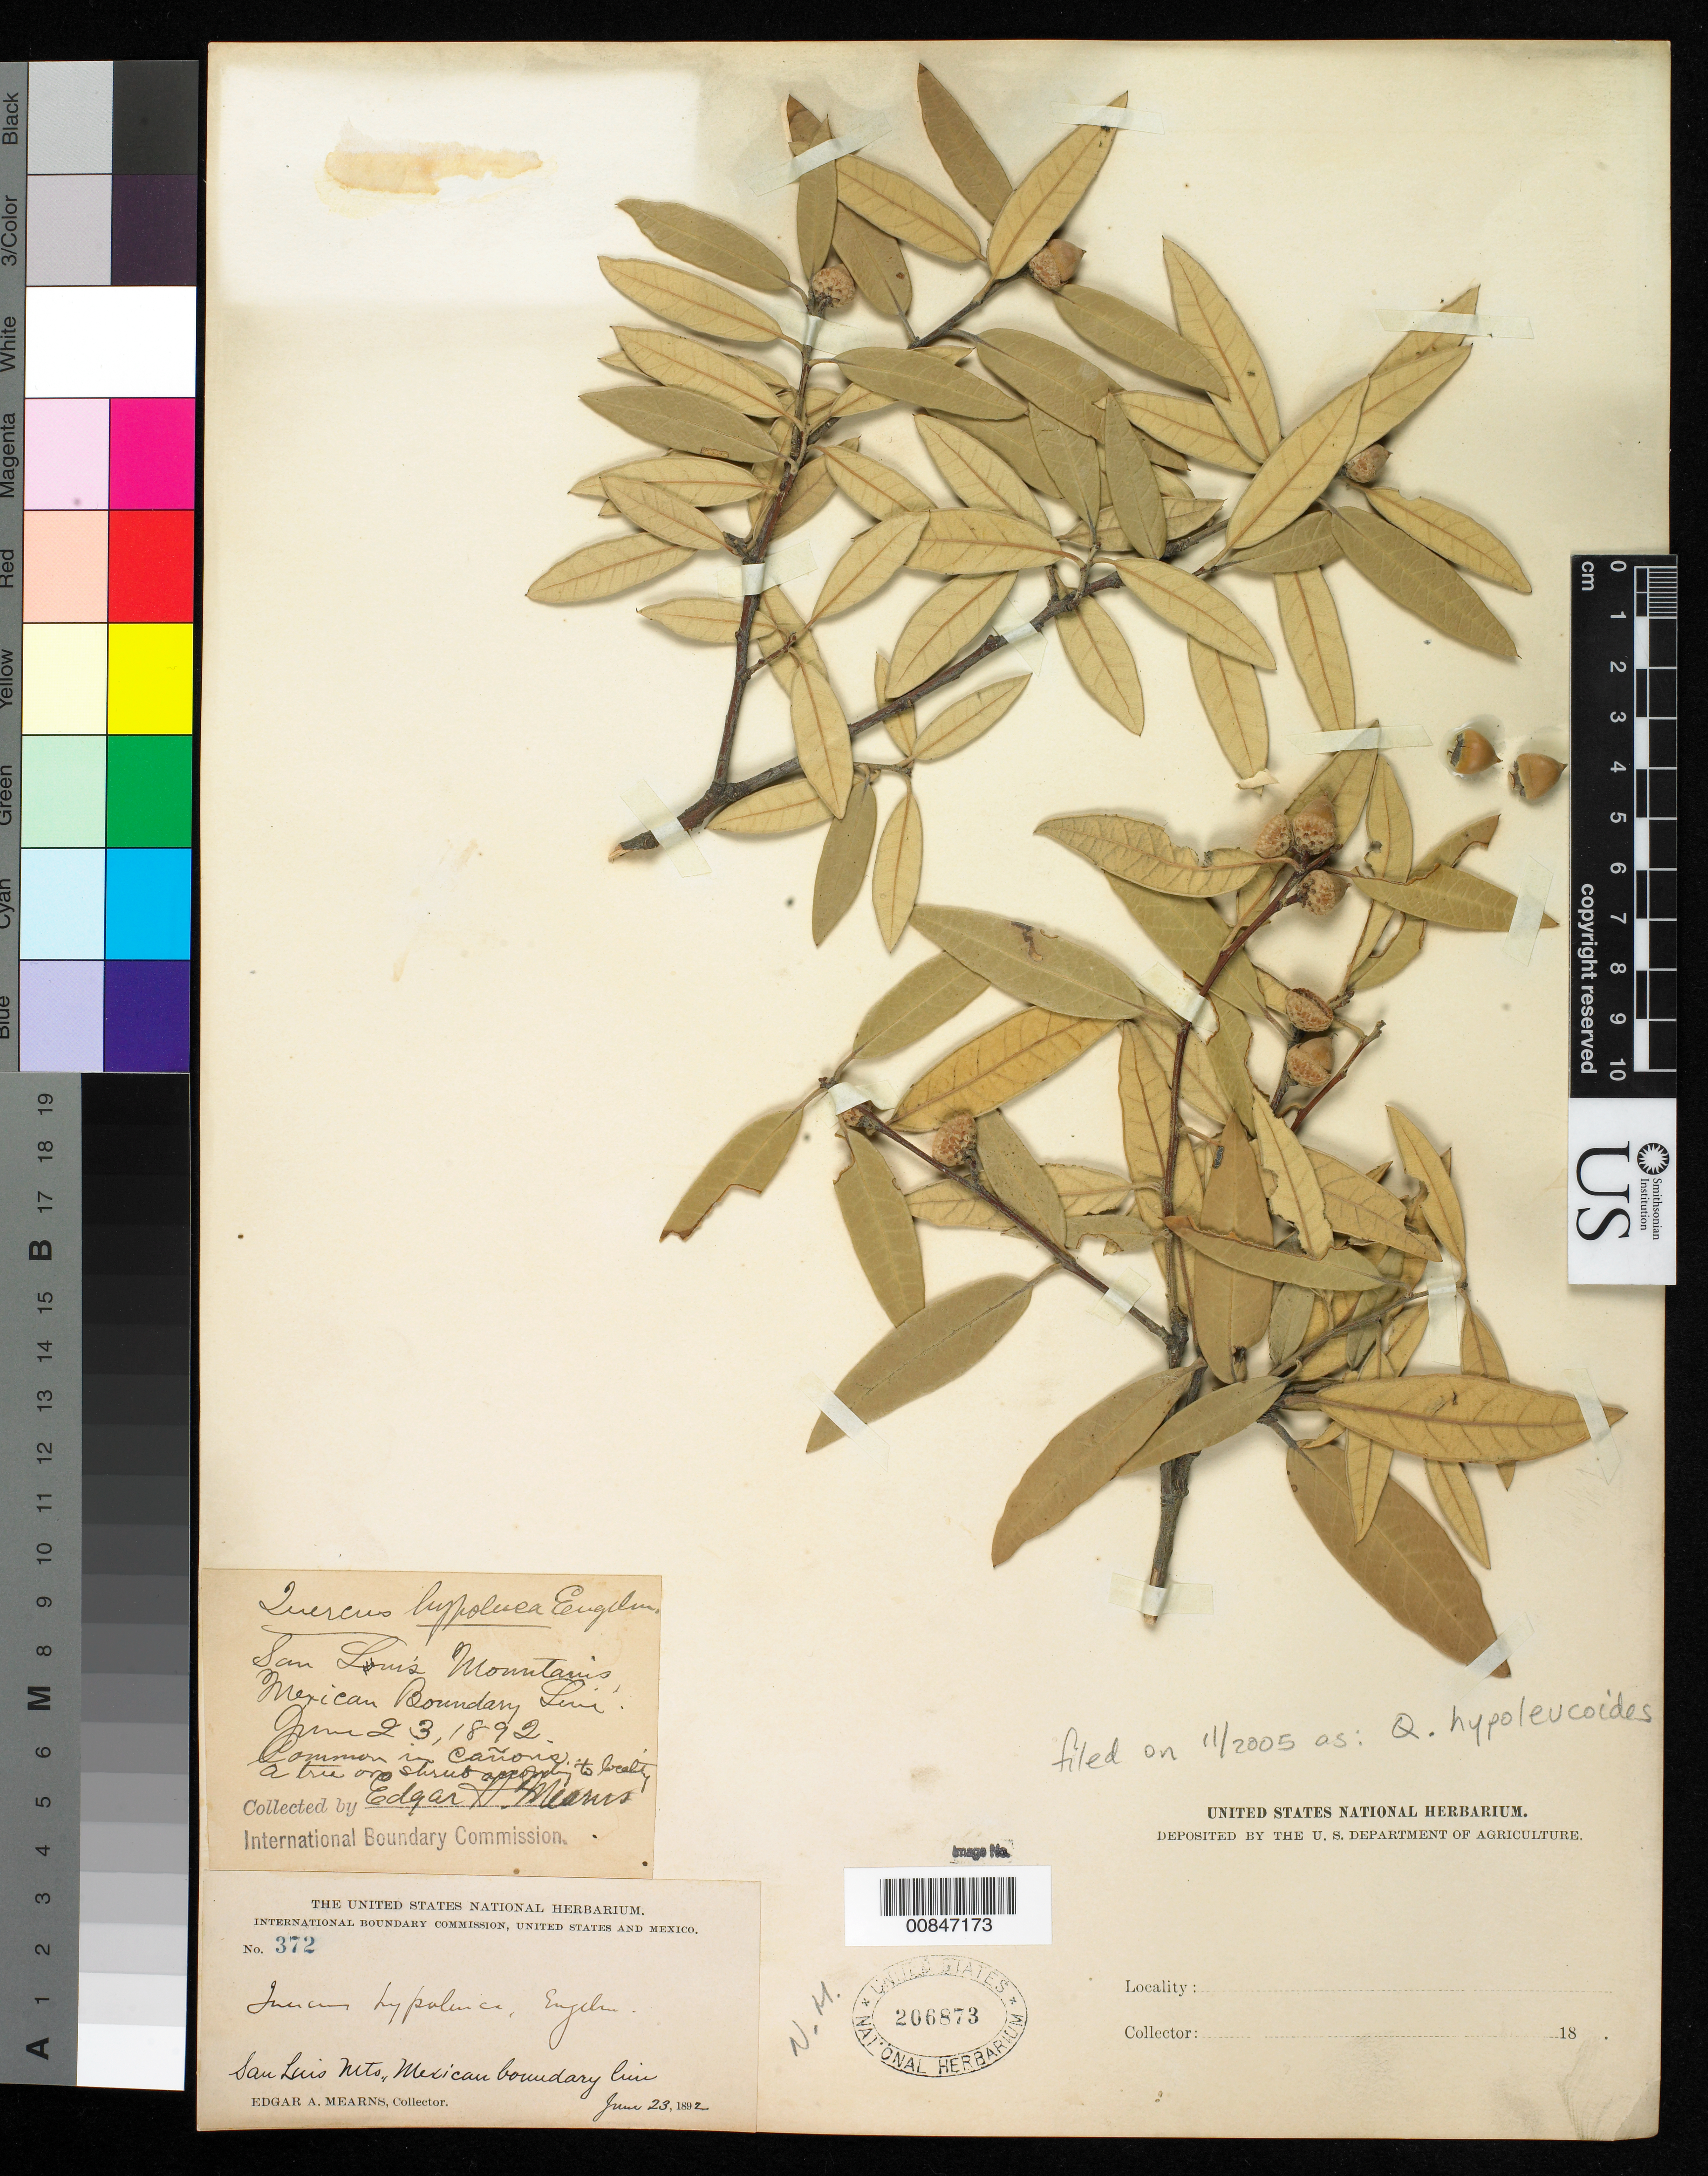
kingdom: Plantae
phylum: Tracheophyta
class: Magnoliopsida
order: Fagales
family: Fagaceae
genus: Quercus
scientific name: Quercus hypoleucoides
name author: A. Camus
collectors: E. A. Mearns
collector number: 372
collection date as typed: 23 Jun 1892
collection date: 1892-06-23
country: United States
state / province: New Mexico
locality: San Luis Mts., Mexican boundary line.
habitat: Common in cañons.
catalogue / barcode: US 206873